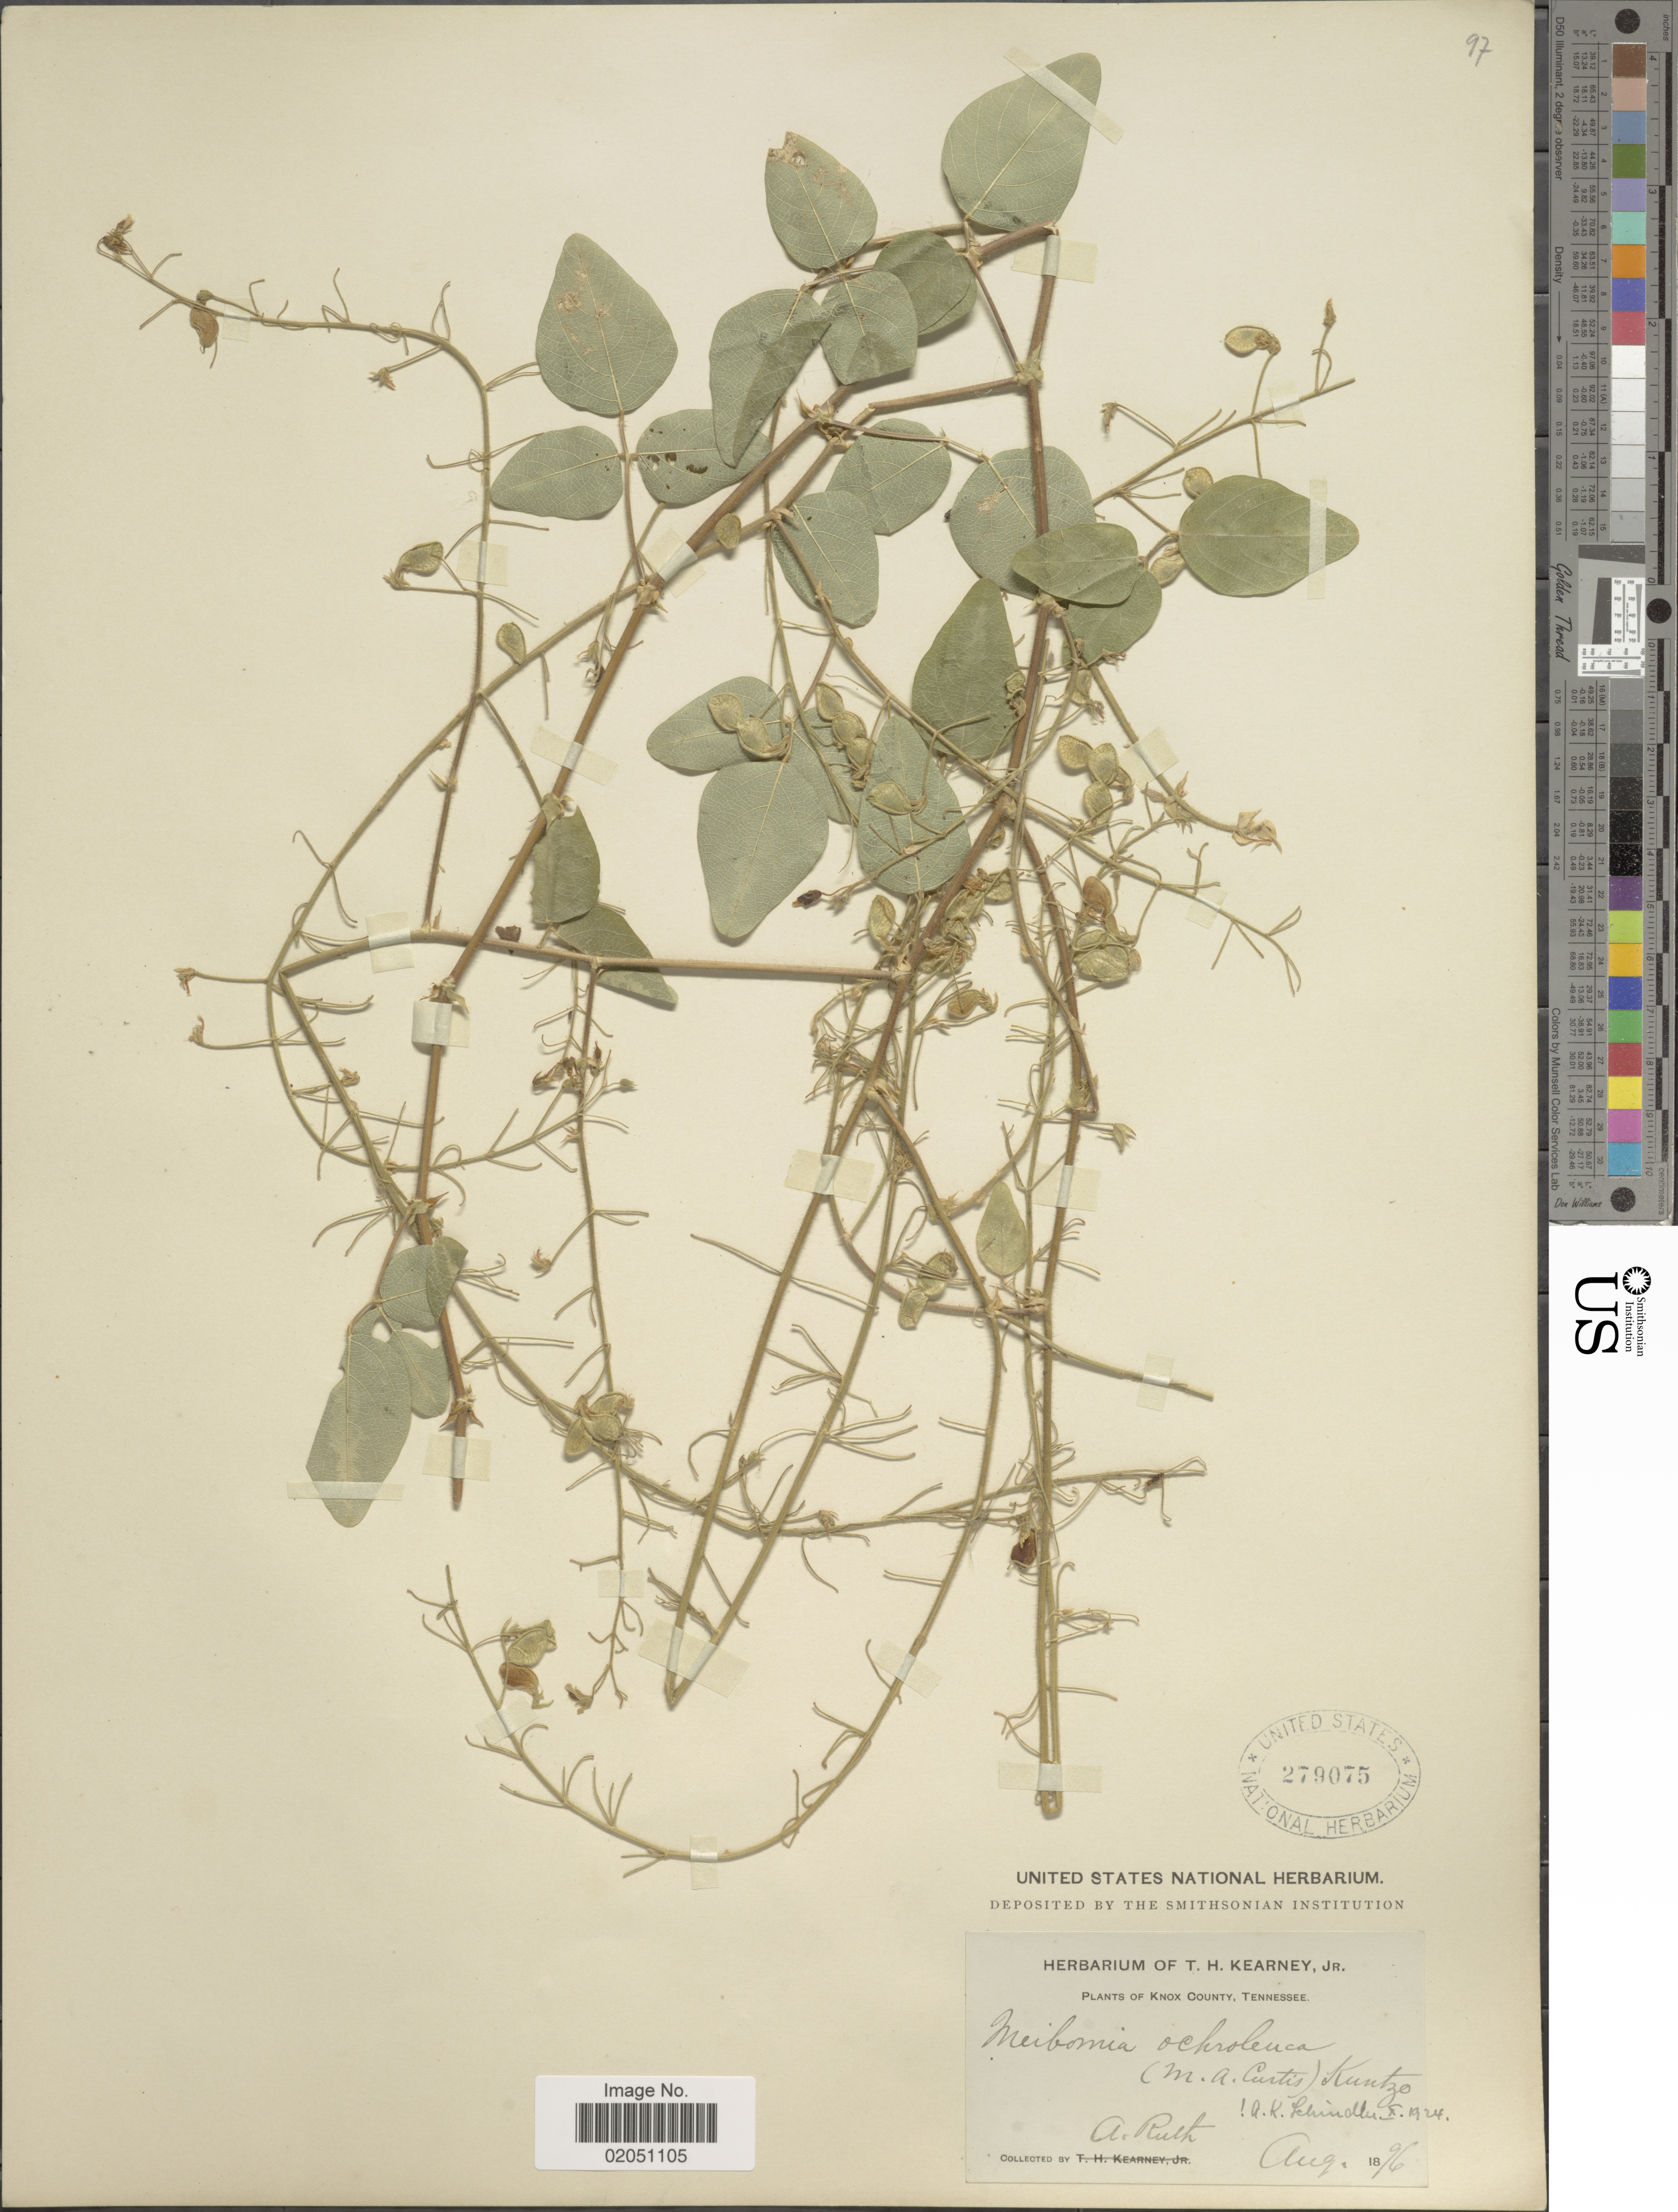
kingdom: Plantae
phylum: Tracheophyta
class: Magnoliopsida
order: Fabales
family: Fabaceae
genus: Desmodium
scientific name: Desmodium ochroleucum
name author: M.A. Curtis ex Canby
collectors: A. Ruth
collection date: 1896-08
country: United States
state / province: Tennessee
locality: Knox County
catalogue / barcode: US 279075